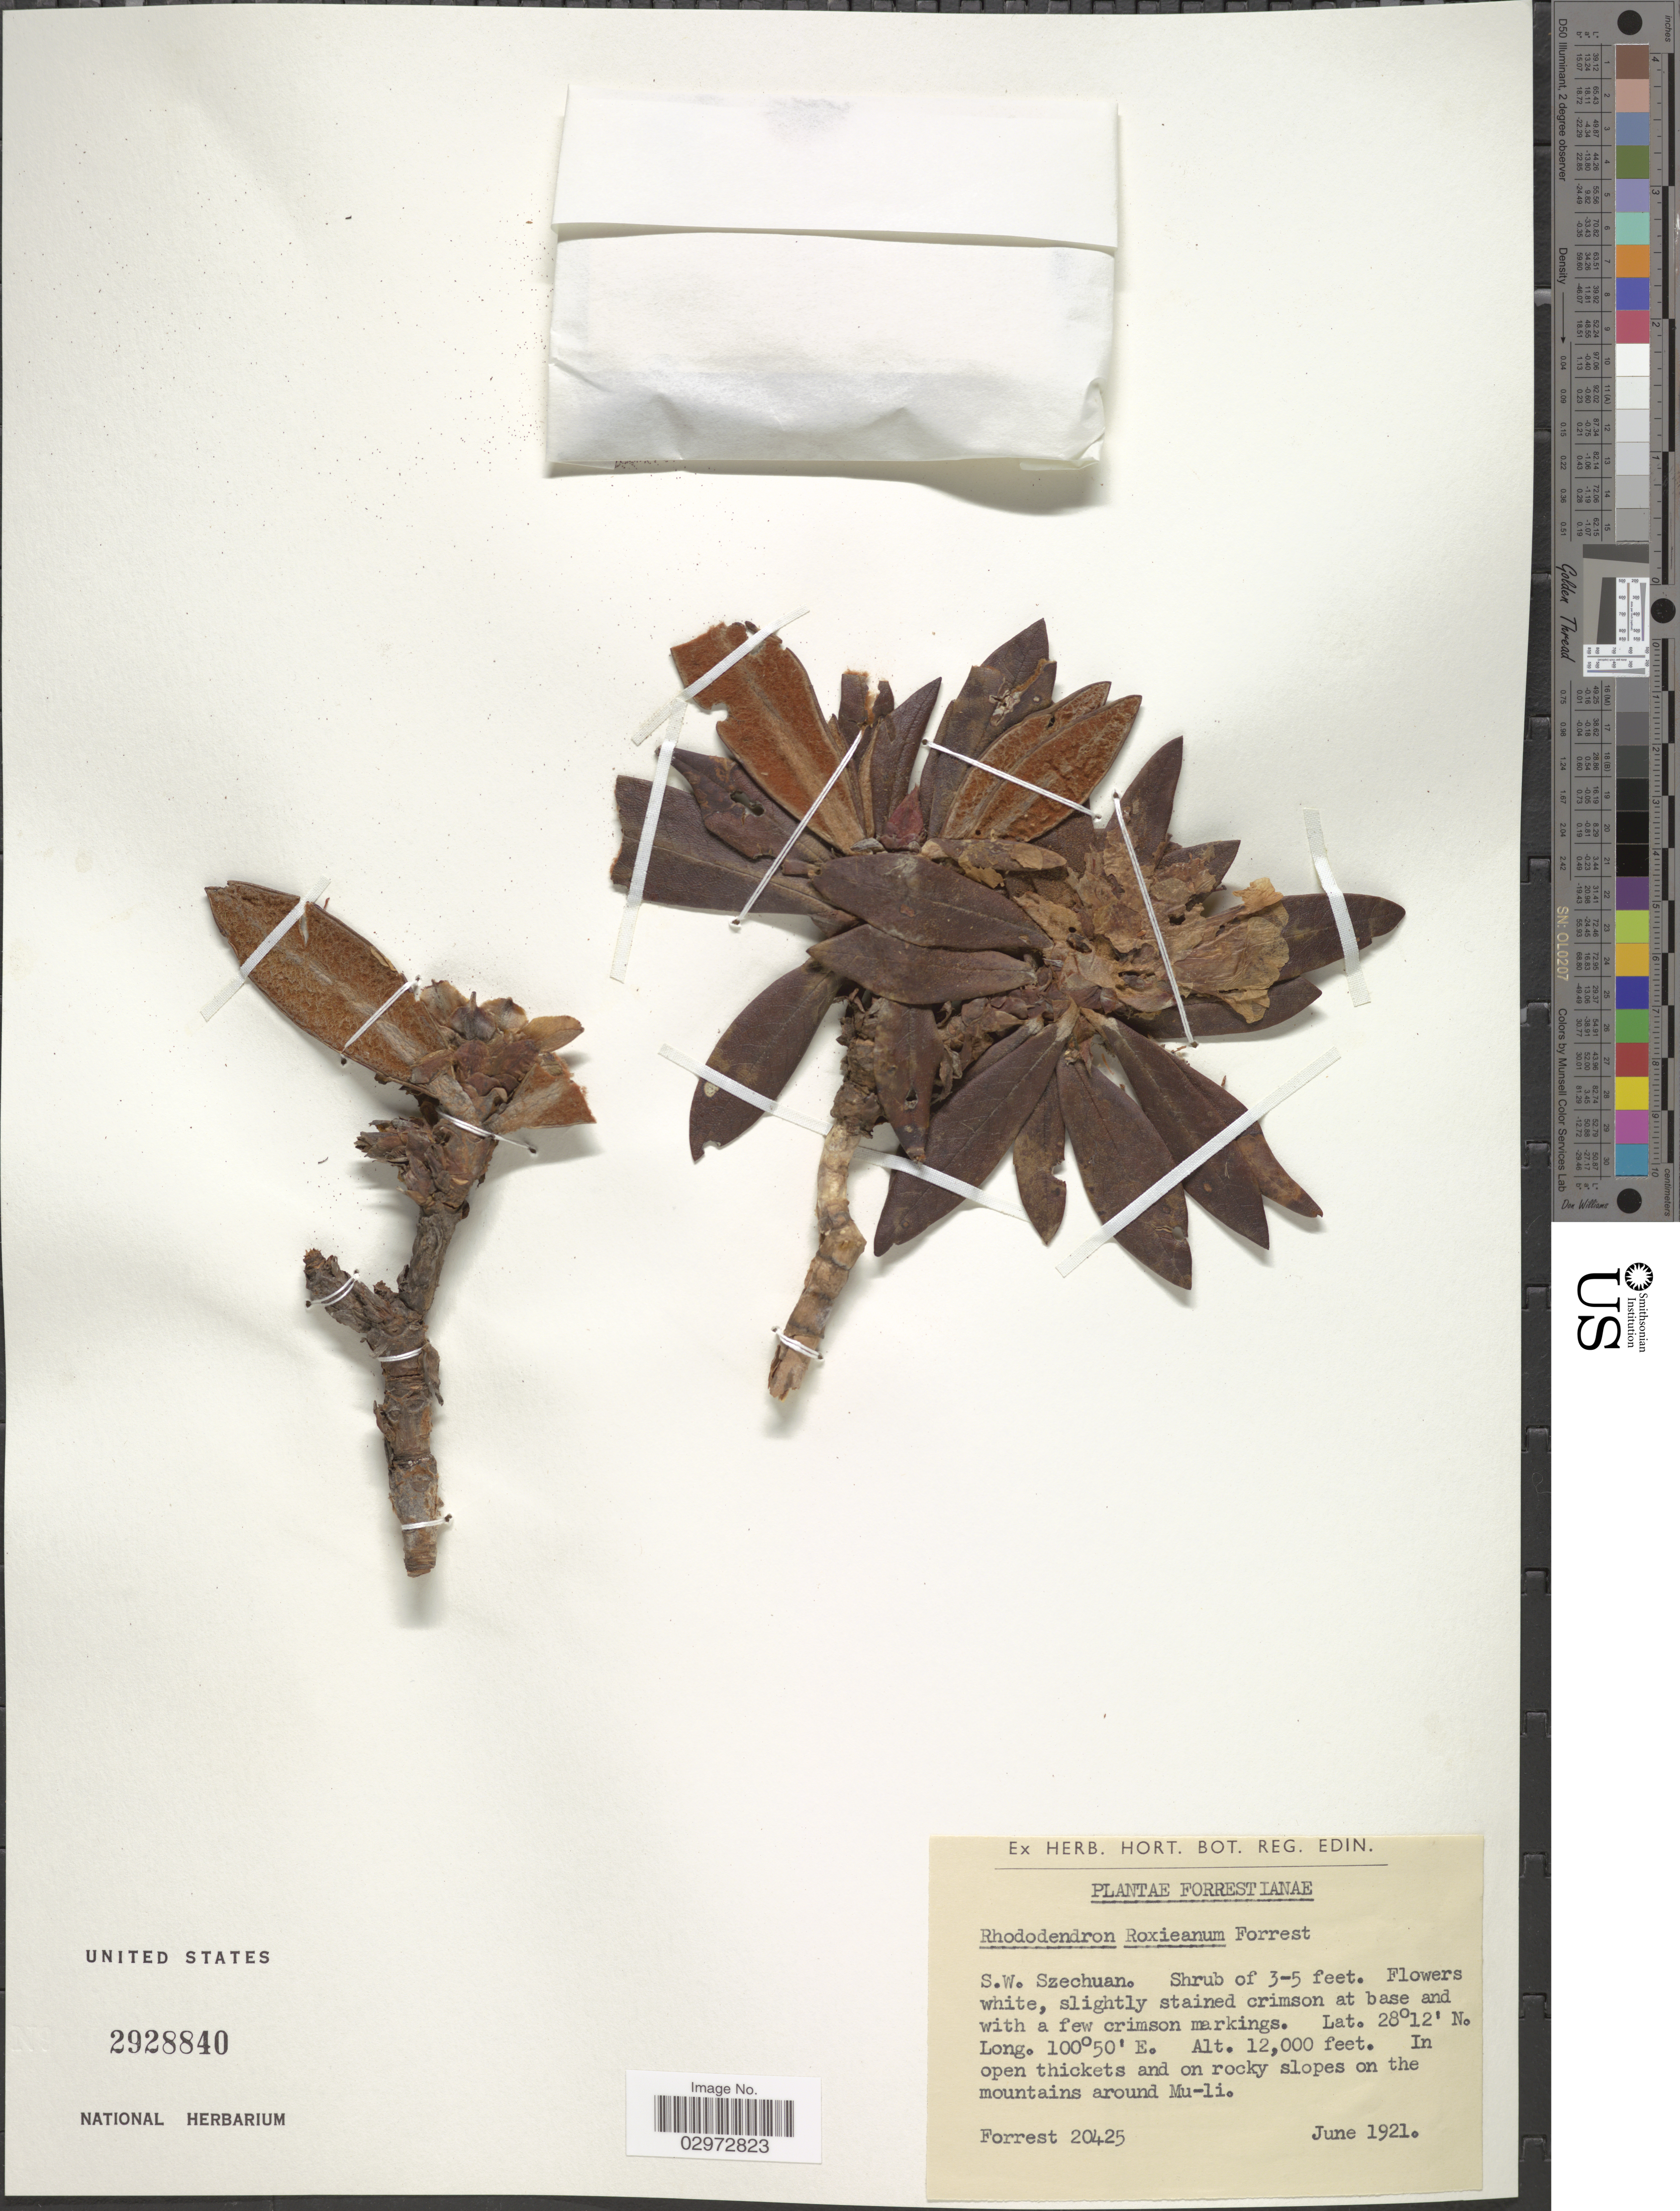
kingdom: Plantae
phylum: Tracheophyta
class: Magnoliopsida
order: Ericales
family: Ericaceae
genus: Rhododendron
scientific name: Rhododendron roxieanum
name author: Forrest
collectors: -. Forrest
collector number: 20425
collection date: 1921-06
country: China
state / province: Sichuan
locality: S.W. Szechuan. In open thickets and on rocky slopes on the mountains around Mu-li.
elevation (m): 3658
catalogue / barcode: US 2928840